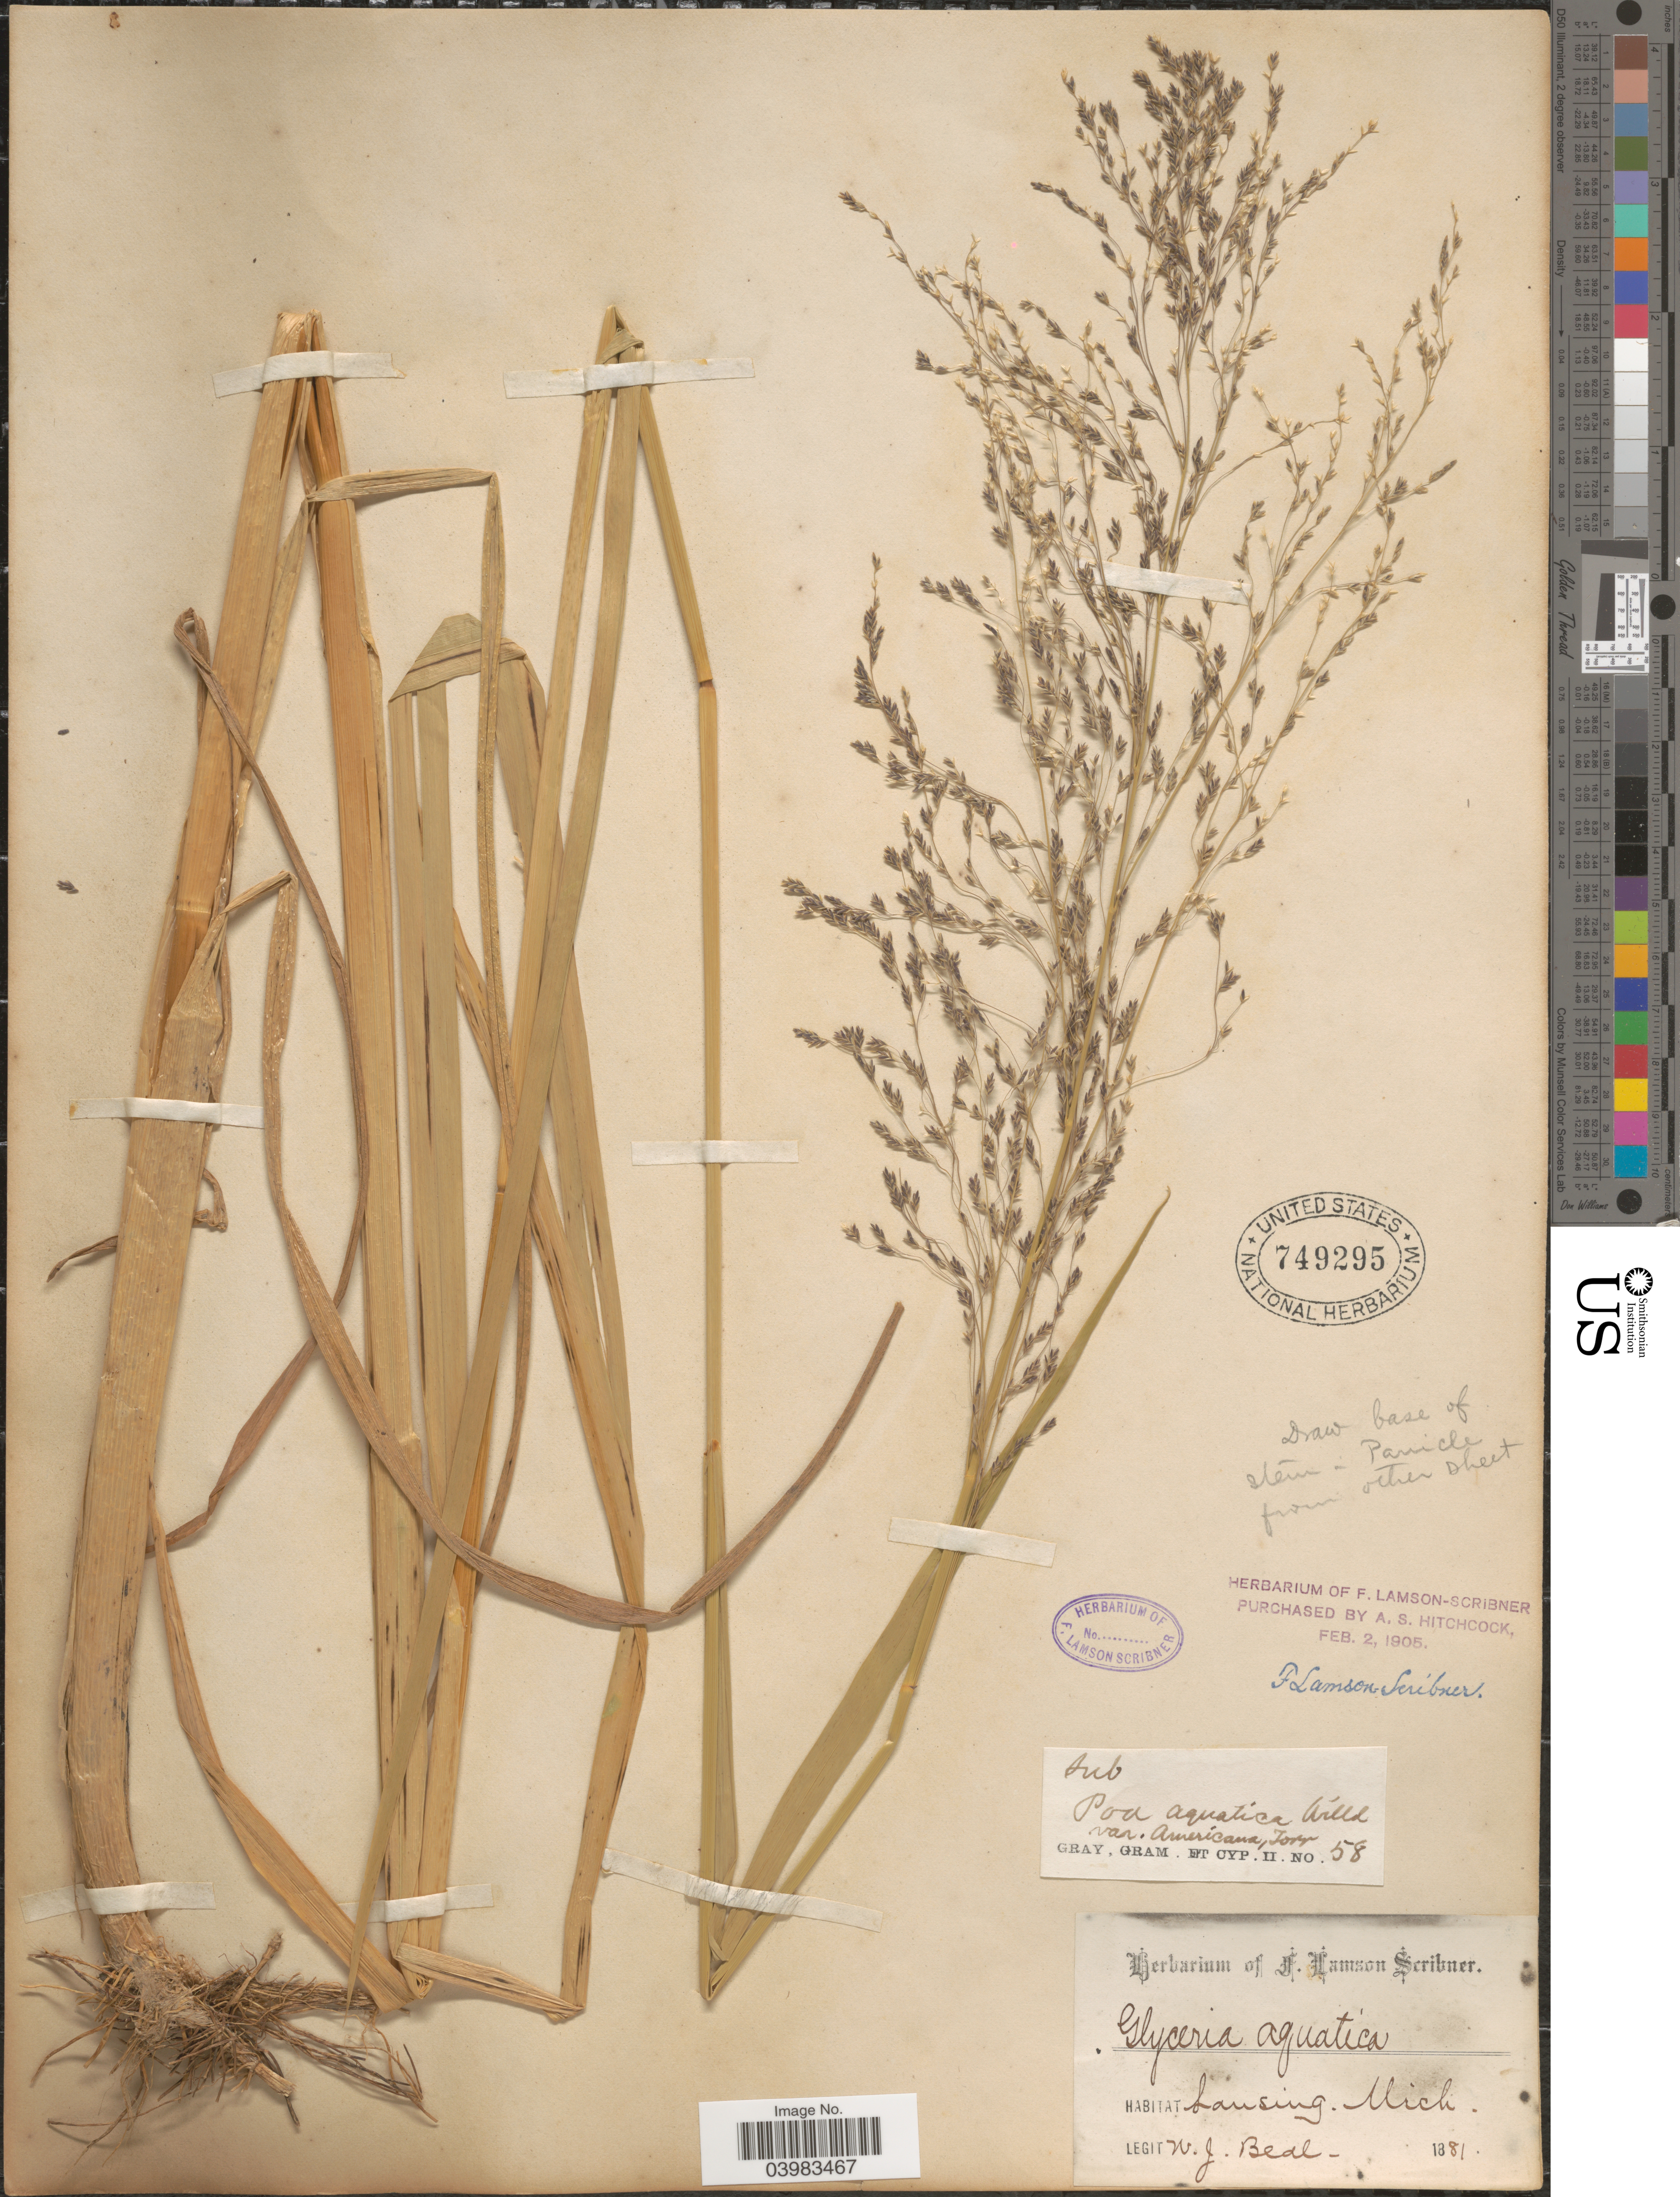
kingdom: Plantae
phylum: Tracheophyta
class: Liliopsida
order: Poales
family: Poaceae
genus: Glyceria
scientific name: Glyceria grandis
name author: S. Watson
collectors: W. J. Beal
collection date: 1881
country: United States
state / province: Michigan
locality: Lansing.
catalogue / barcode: US 749295